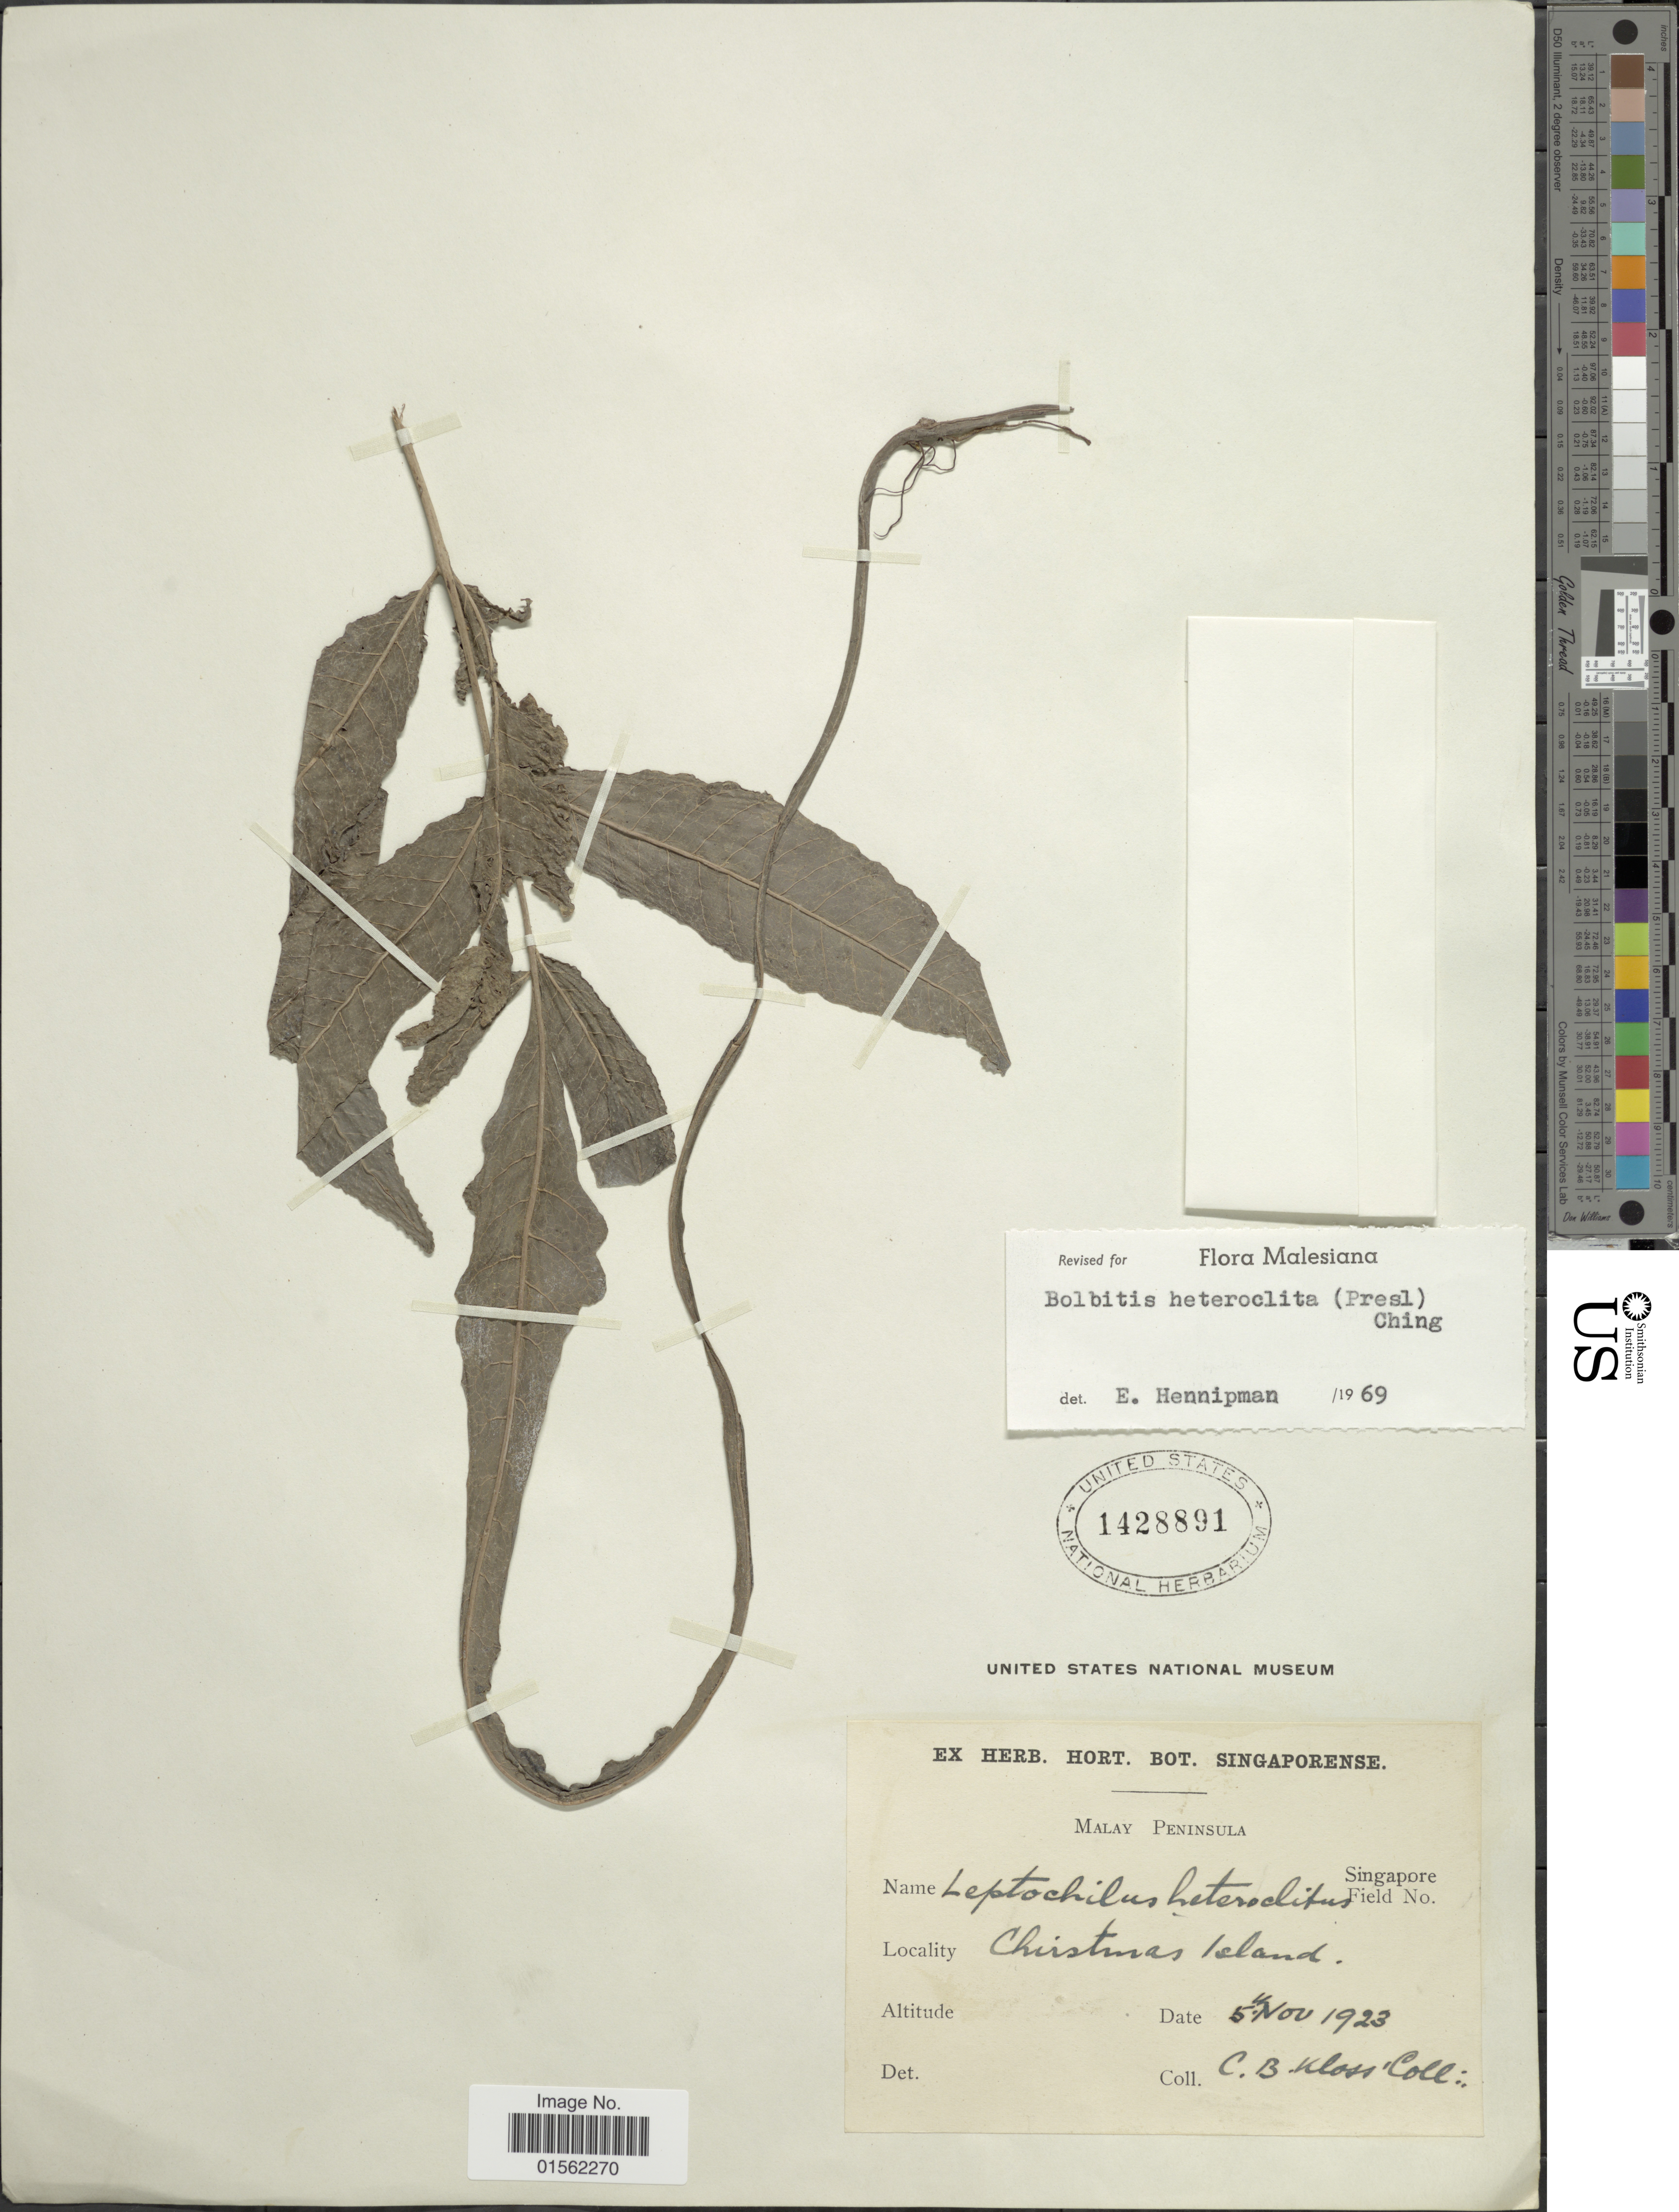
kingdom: Plantae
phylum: Tracheophyta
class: Polypodiopsida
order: Polypodiales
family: Dryopteridaceae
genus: Bolbitis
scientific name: Bolbitis heteroclita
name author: (C. Presl) Ching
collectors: C. Kloss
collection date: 1923-11-05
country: Malaysia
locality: Malay Peninsula, Chirstinas Island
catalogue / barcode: US 1428891